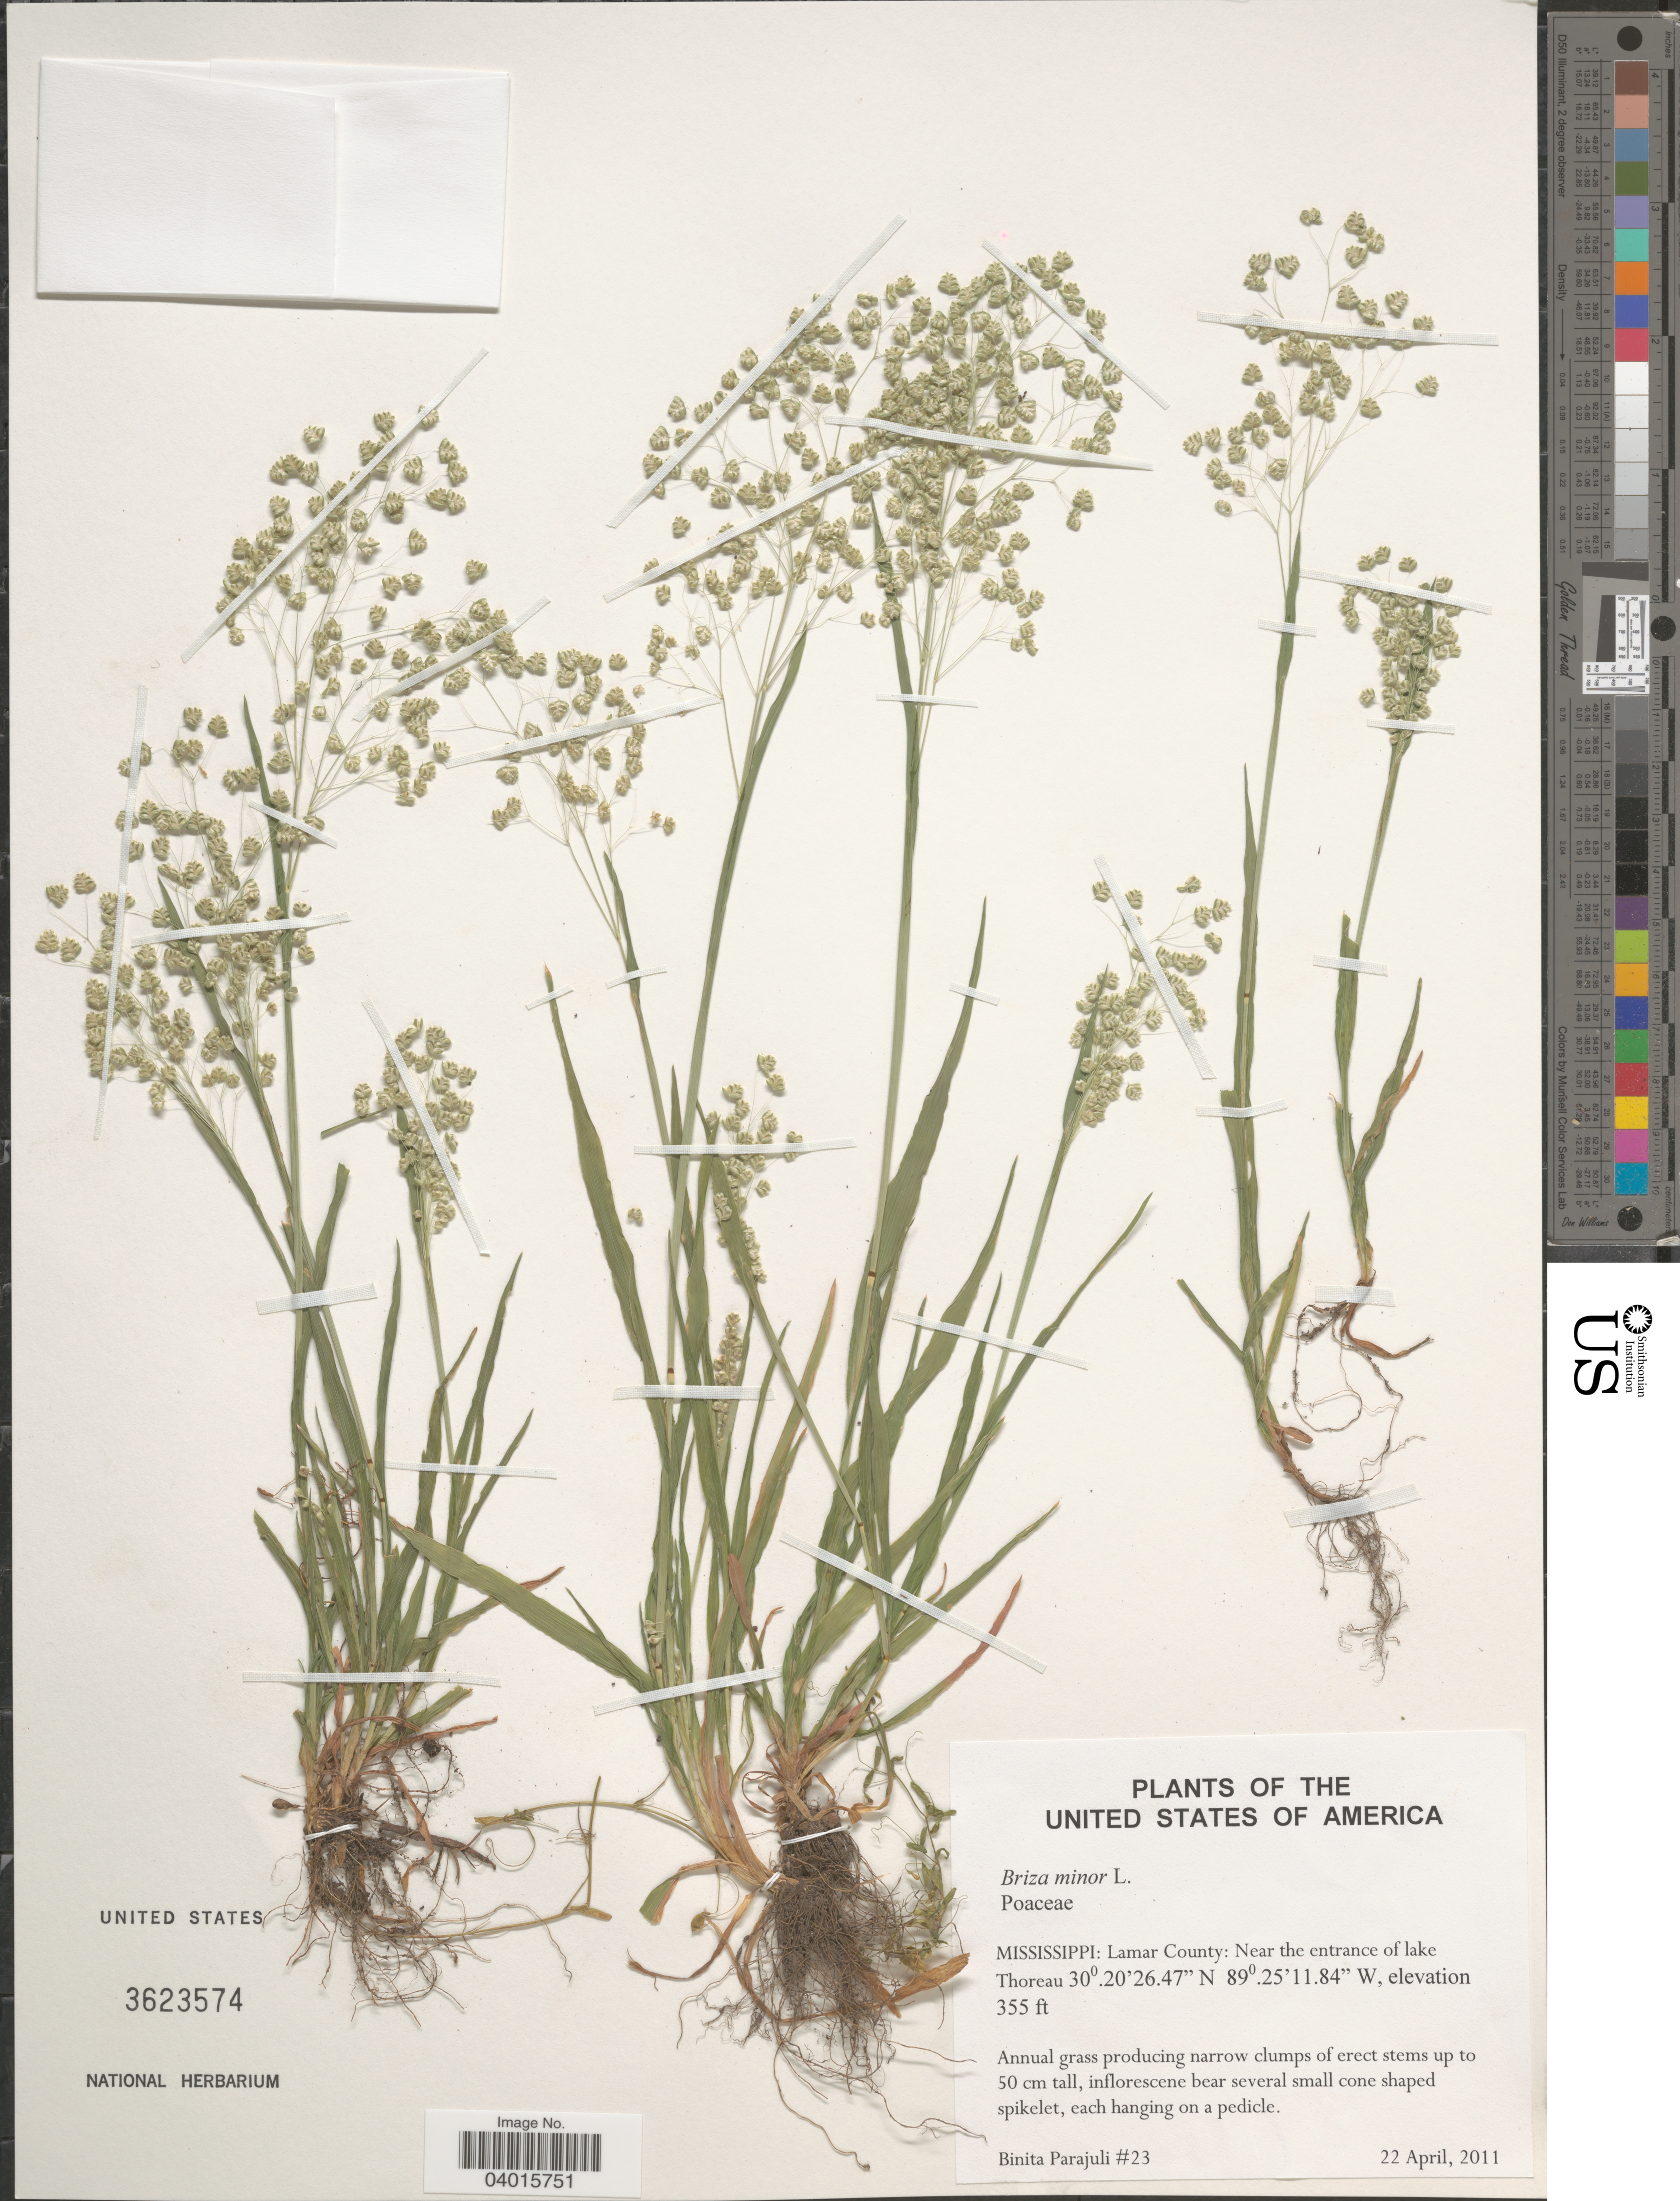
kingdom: Plantae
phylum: Tracheophyta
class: Liliopsida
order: Poales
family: Poaceae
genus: Briza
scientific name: Briza minor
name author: L.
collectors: B. Parajuli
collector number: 23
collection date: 2011-04-22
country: United States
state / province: Mississippi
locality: Lamar County: Near the entrance of lake Thoreau.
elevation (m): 108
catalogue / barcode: US 3623574